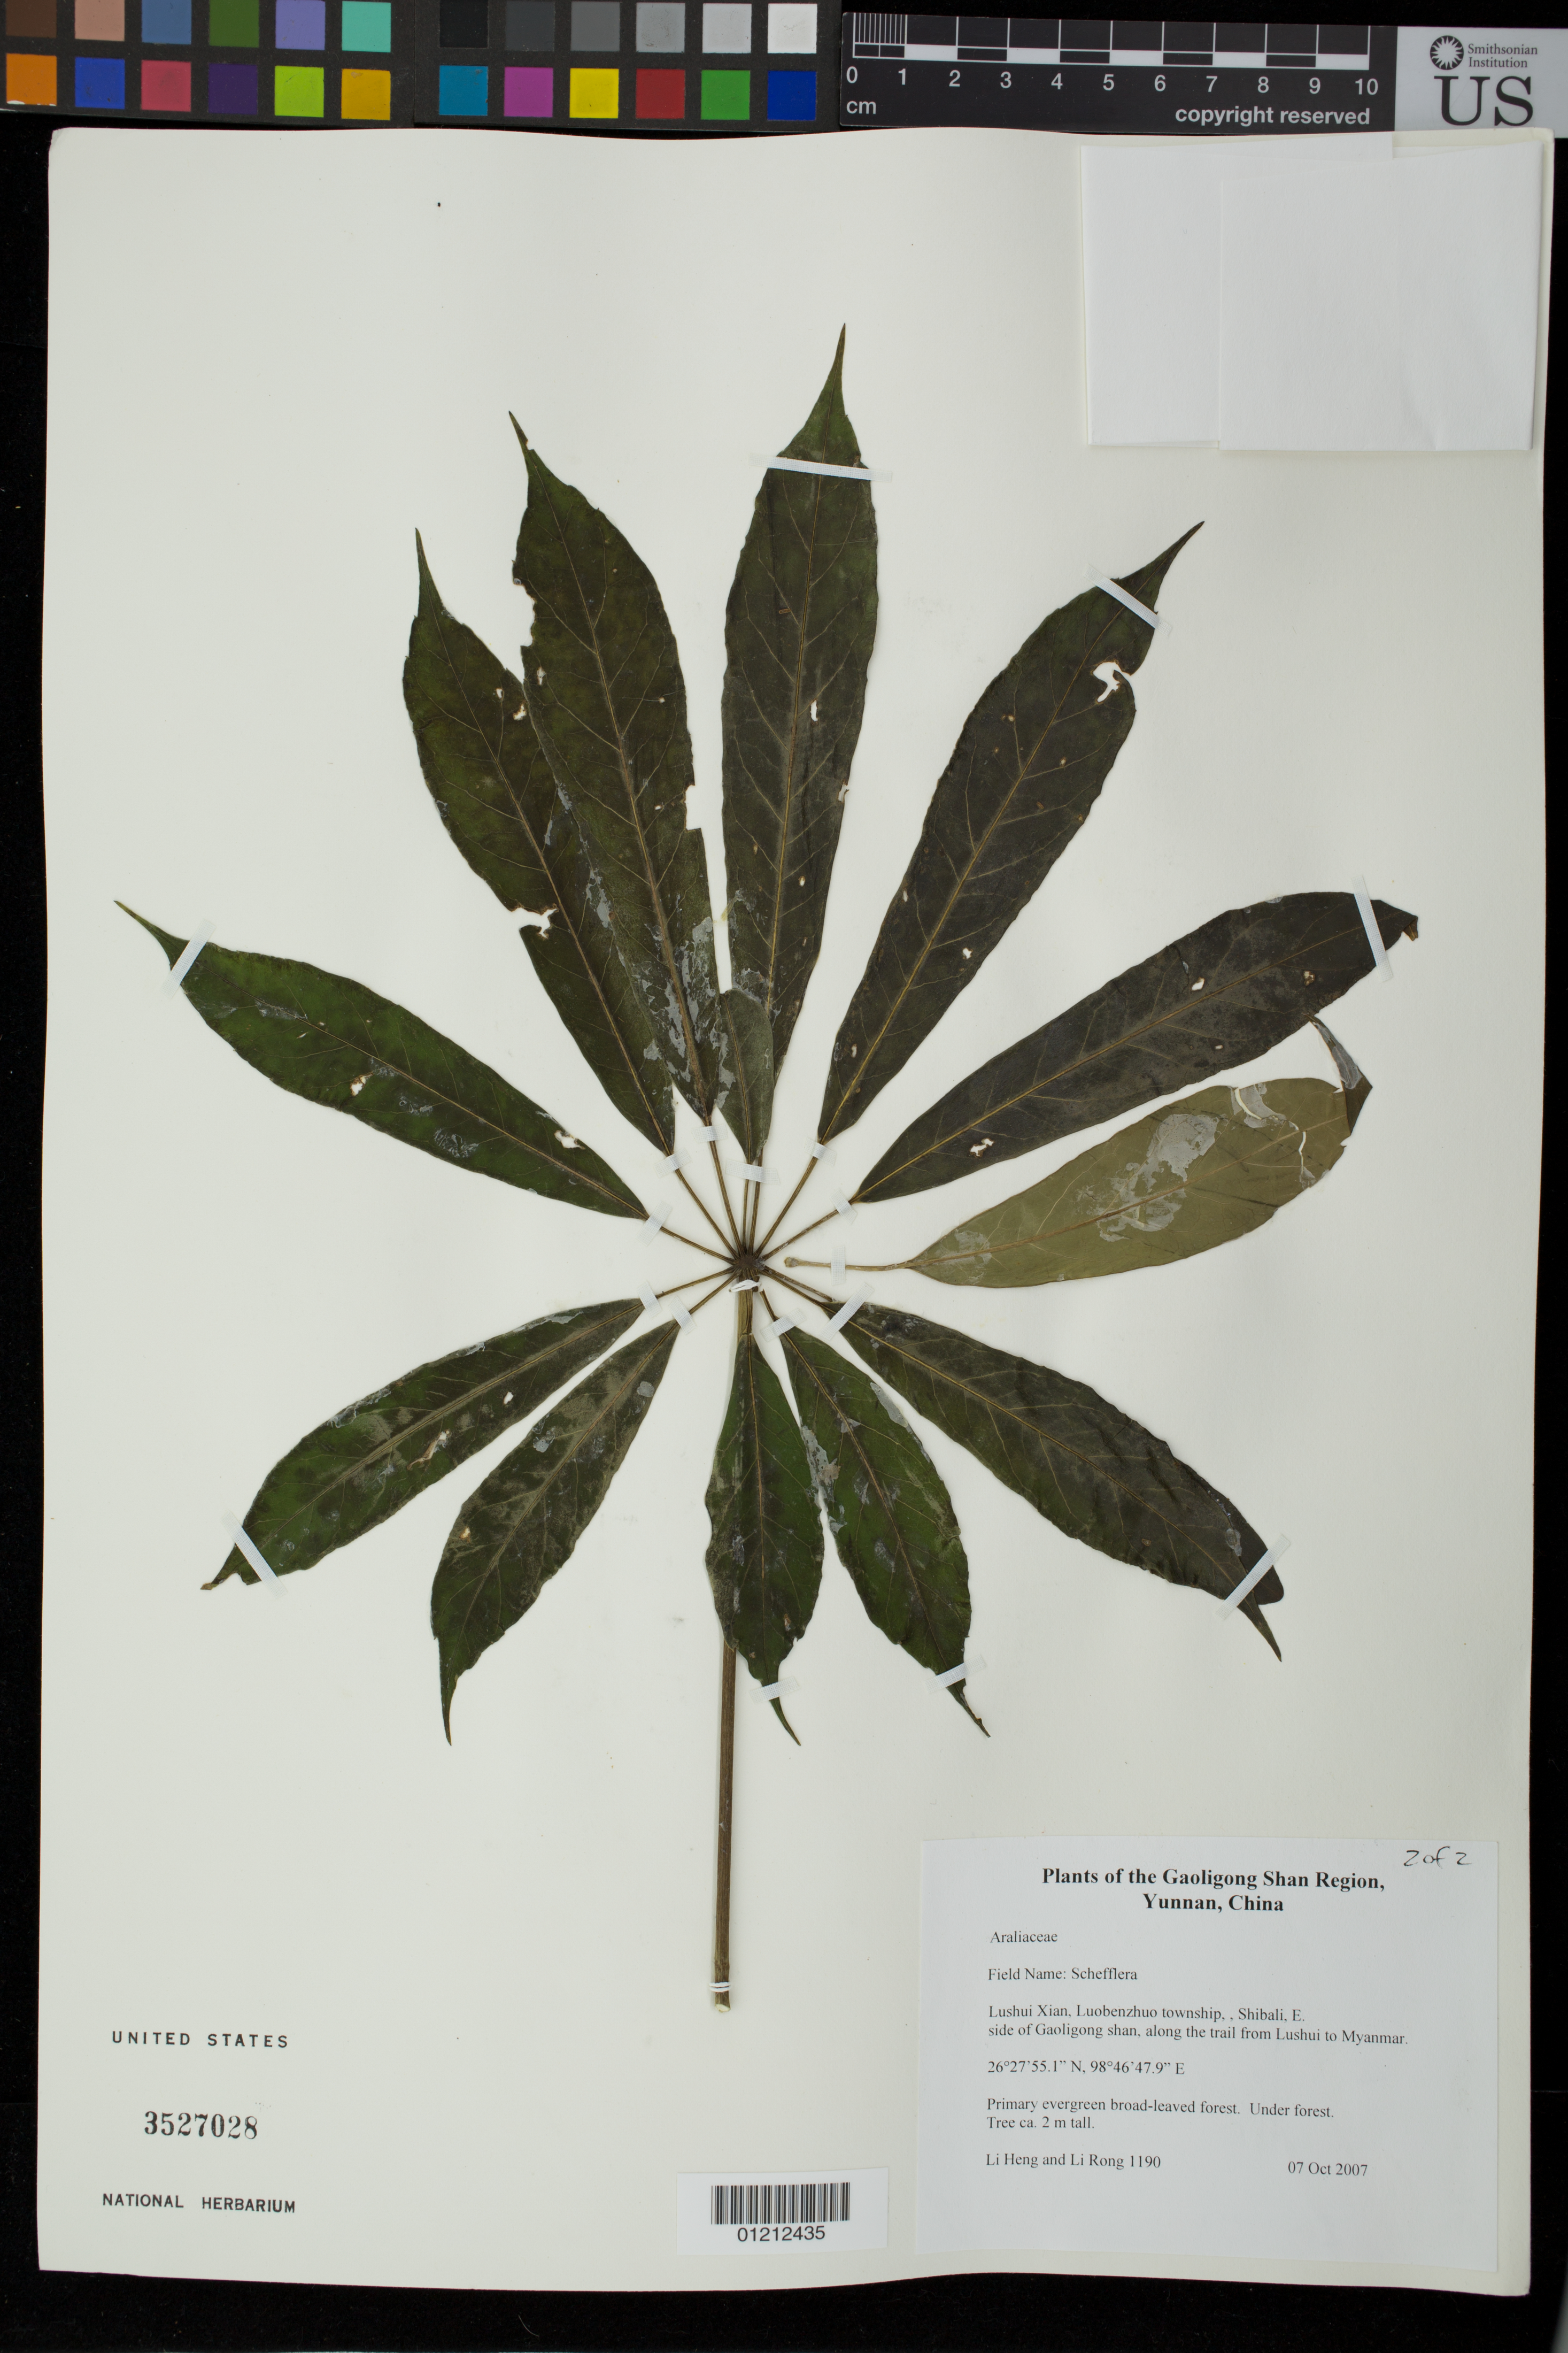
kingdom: Plantae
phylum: Tracheophyta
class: Magnoliopsida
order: Apiales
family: Araliaceae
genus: Schefflera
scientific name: Schefflera sp.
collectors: L. Heng & R. Li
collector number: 1190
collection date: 2007-10-07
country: China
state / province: Yunnan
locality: Lushui Xian, Luobenzhuo township, Luobenzhuo valley, E side of Gaoligong shan, along the trail from Lushui to Myanmar.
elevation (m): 2040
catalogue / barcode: US 3527028